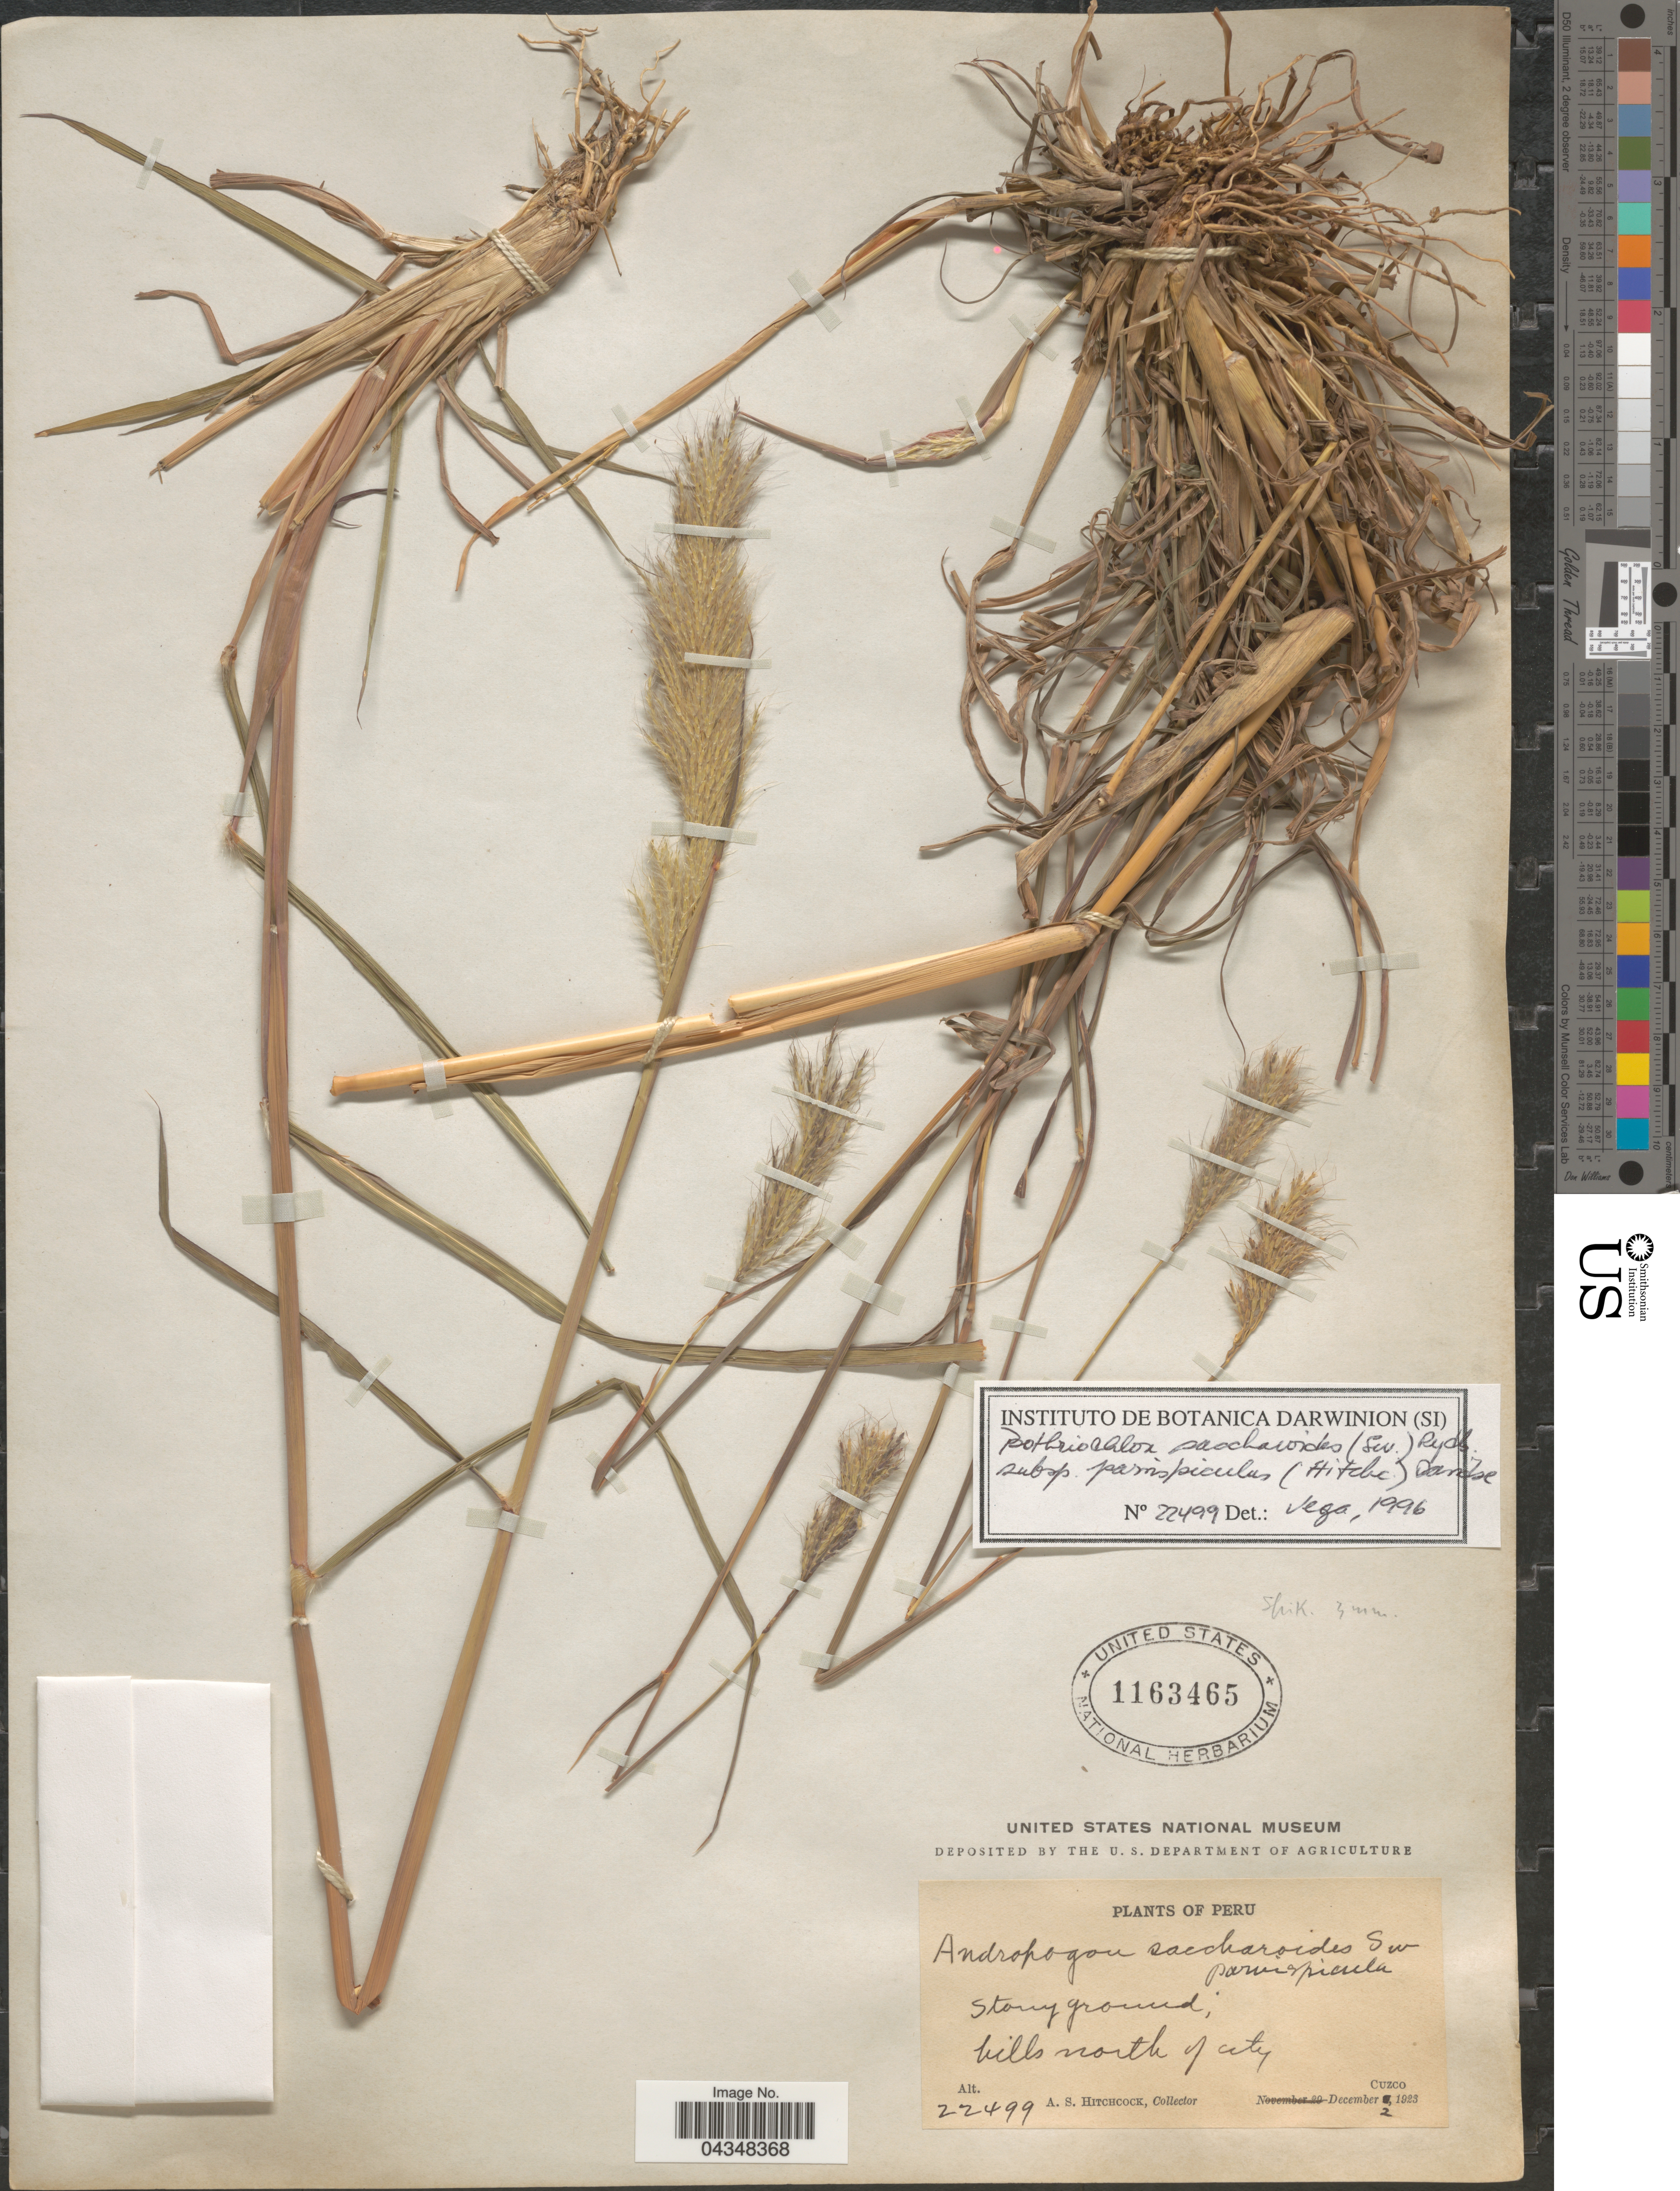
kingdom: Plantae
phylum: Tracheophyta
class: Liliopsida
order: Poales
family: Poaceae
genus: Bothriochloa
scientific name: Bothriochloa saccharoides var. parvispicula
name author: (Hitchc.) Tovar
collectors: A. S. Hitchcock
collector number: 22499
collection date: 1923-12-02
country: Peru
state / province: Cusco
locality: Hills north of city. Cuzco.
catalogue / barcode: US 1163465